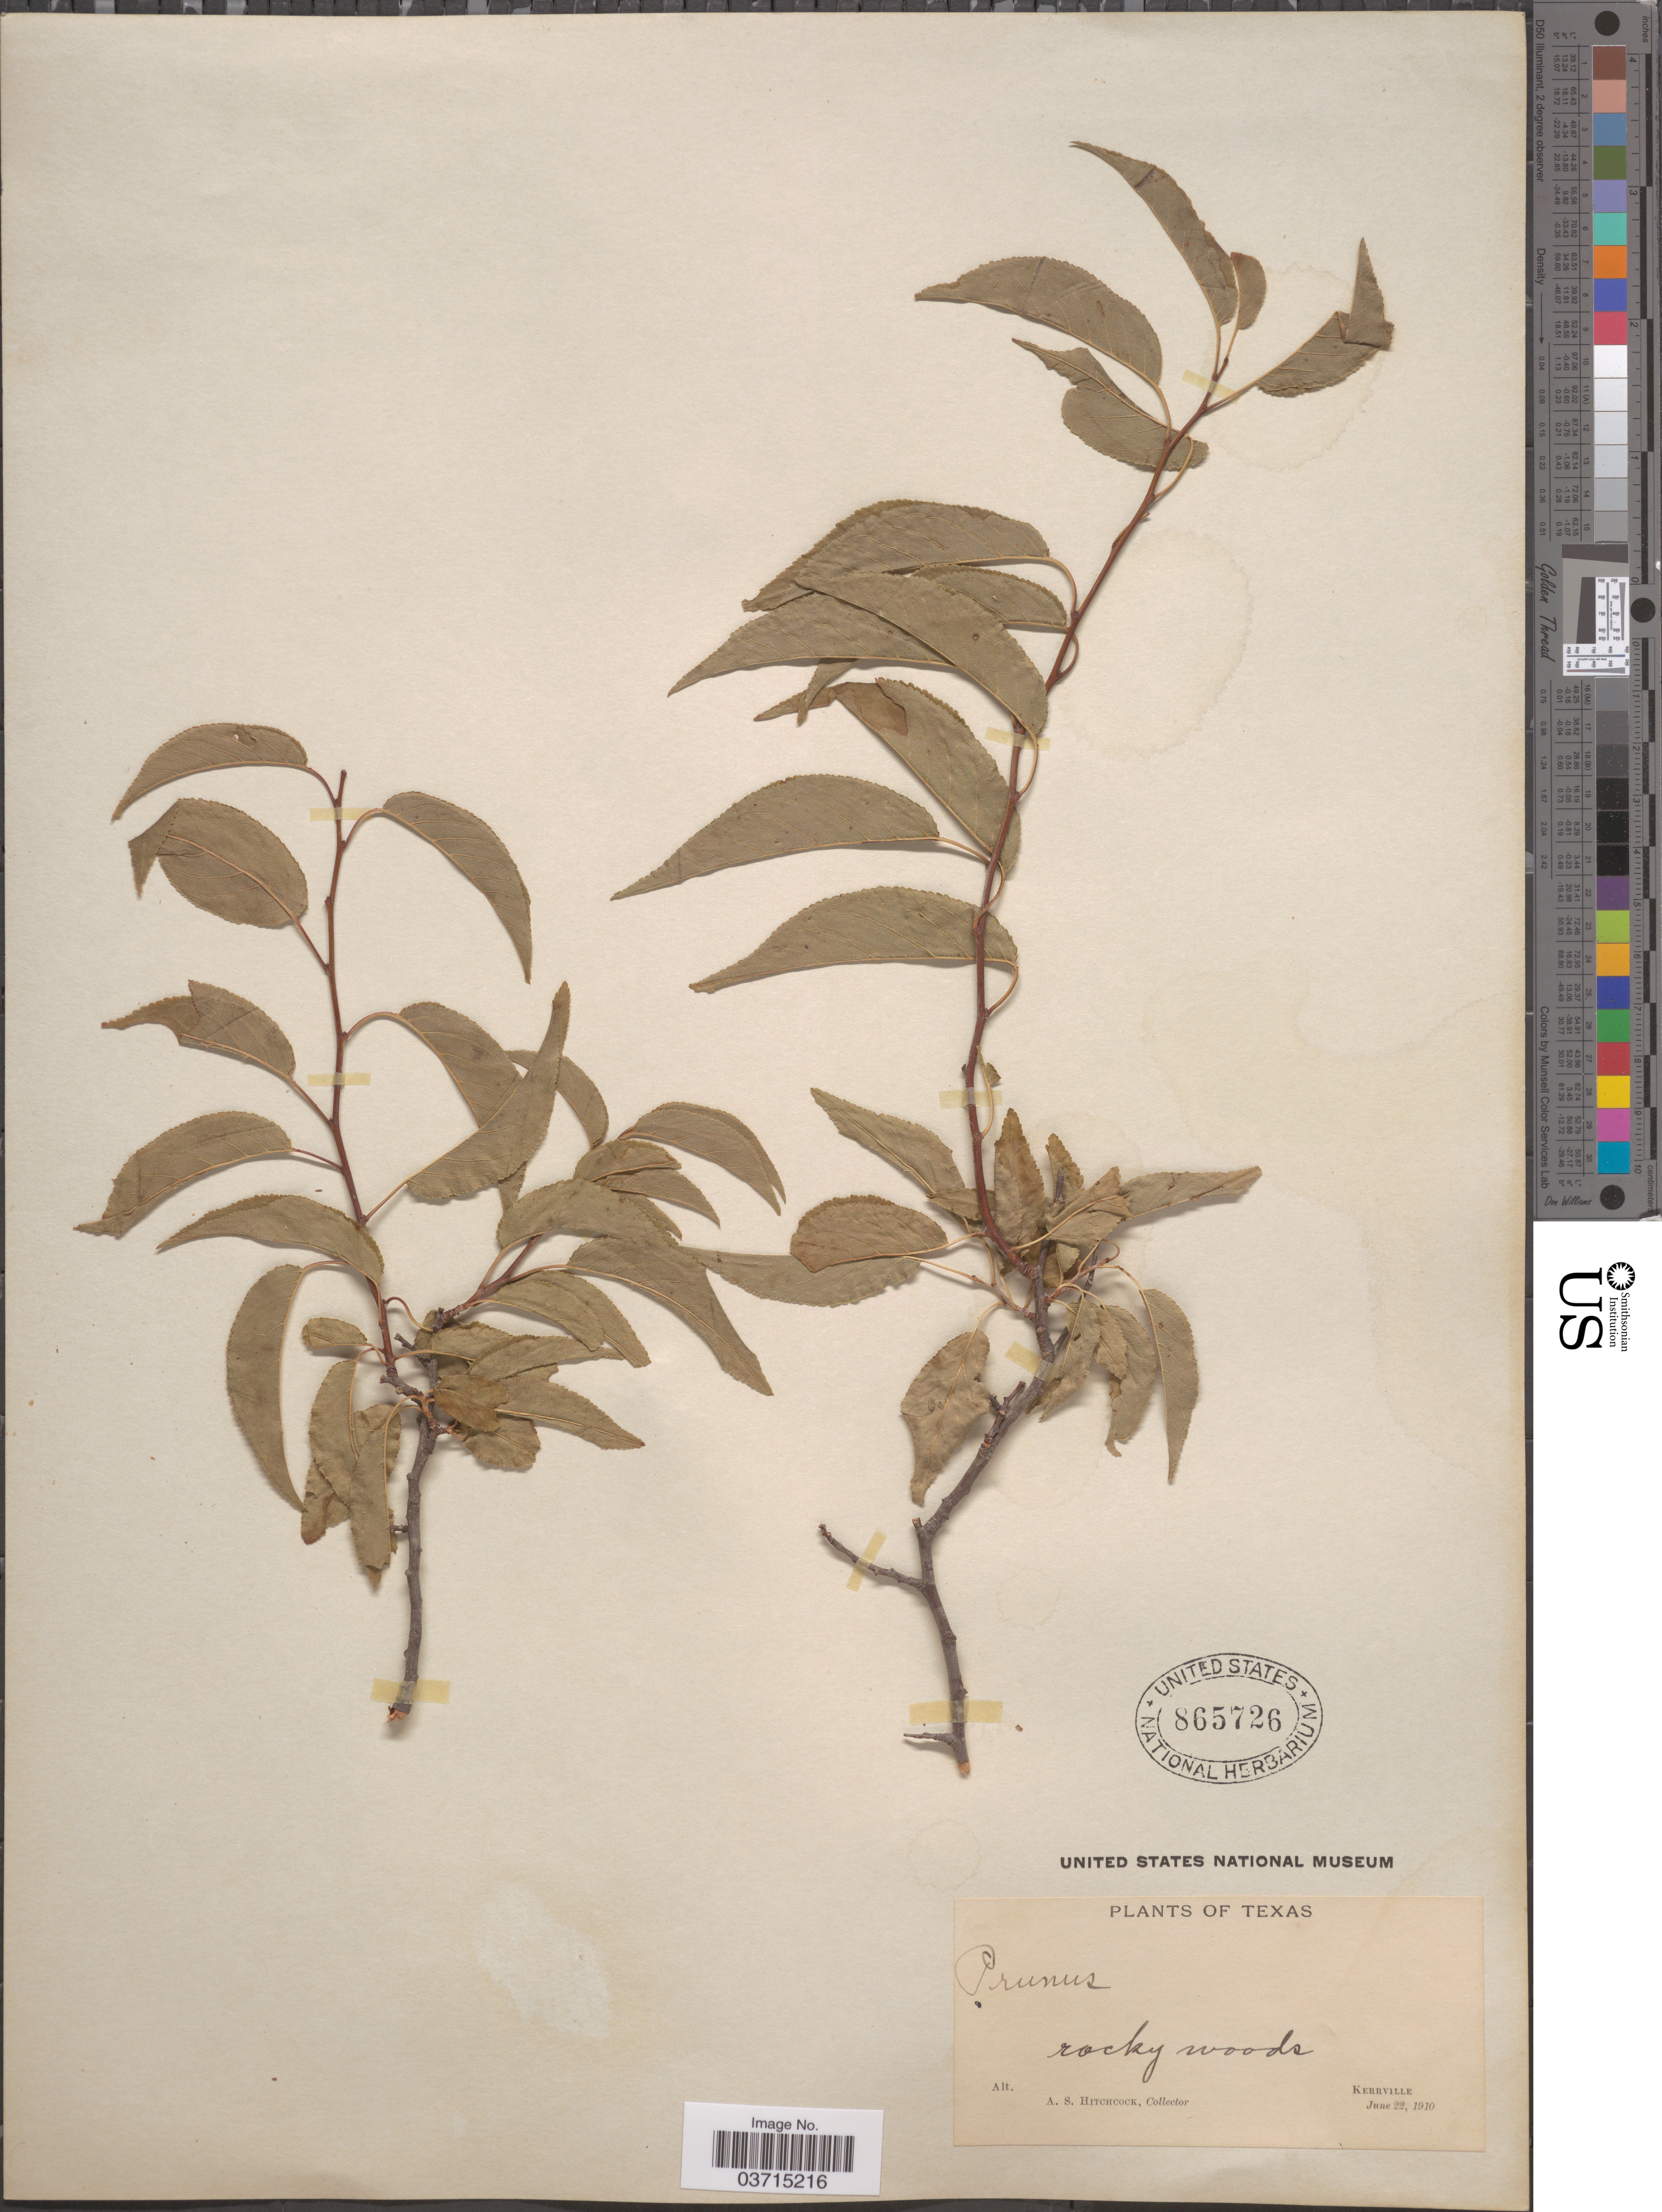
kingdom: Plantae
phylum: Tracheophyta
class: Magnoliopsida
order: Rosales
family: Rosaceae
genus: Prunus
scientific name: Prunus americana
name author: Marshall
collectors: A. S. Hitchcock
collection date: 1910-06-22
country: United States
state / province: Texas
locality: Kerrville.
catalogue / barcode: US 865726